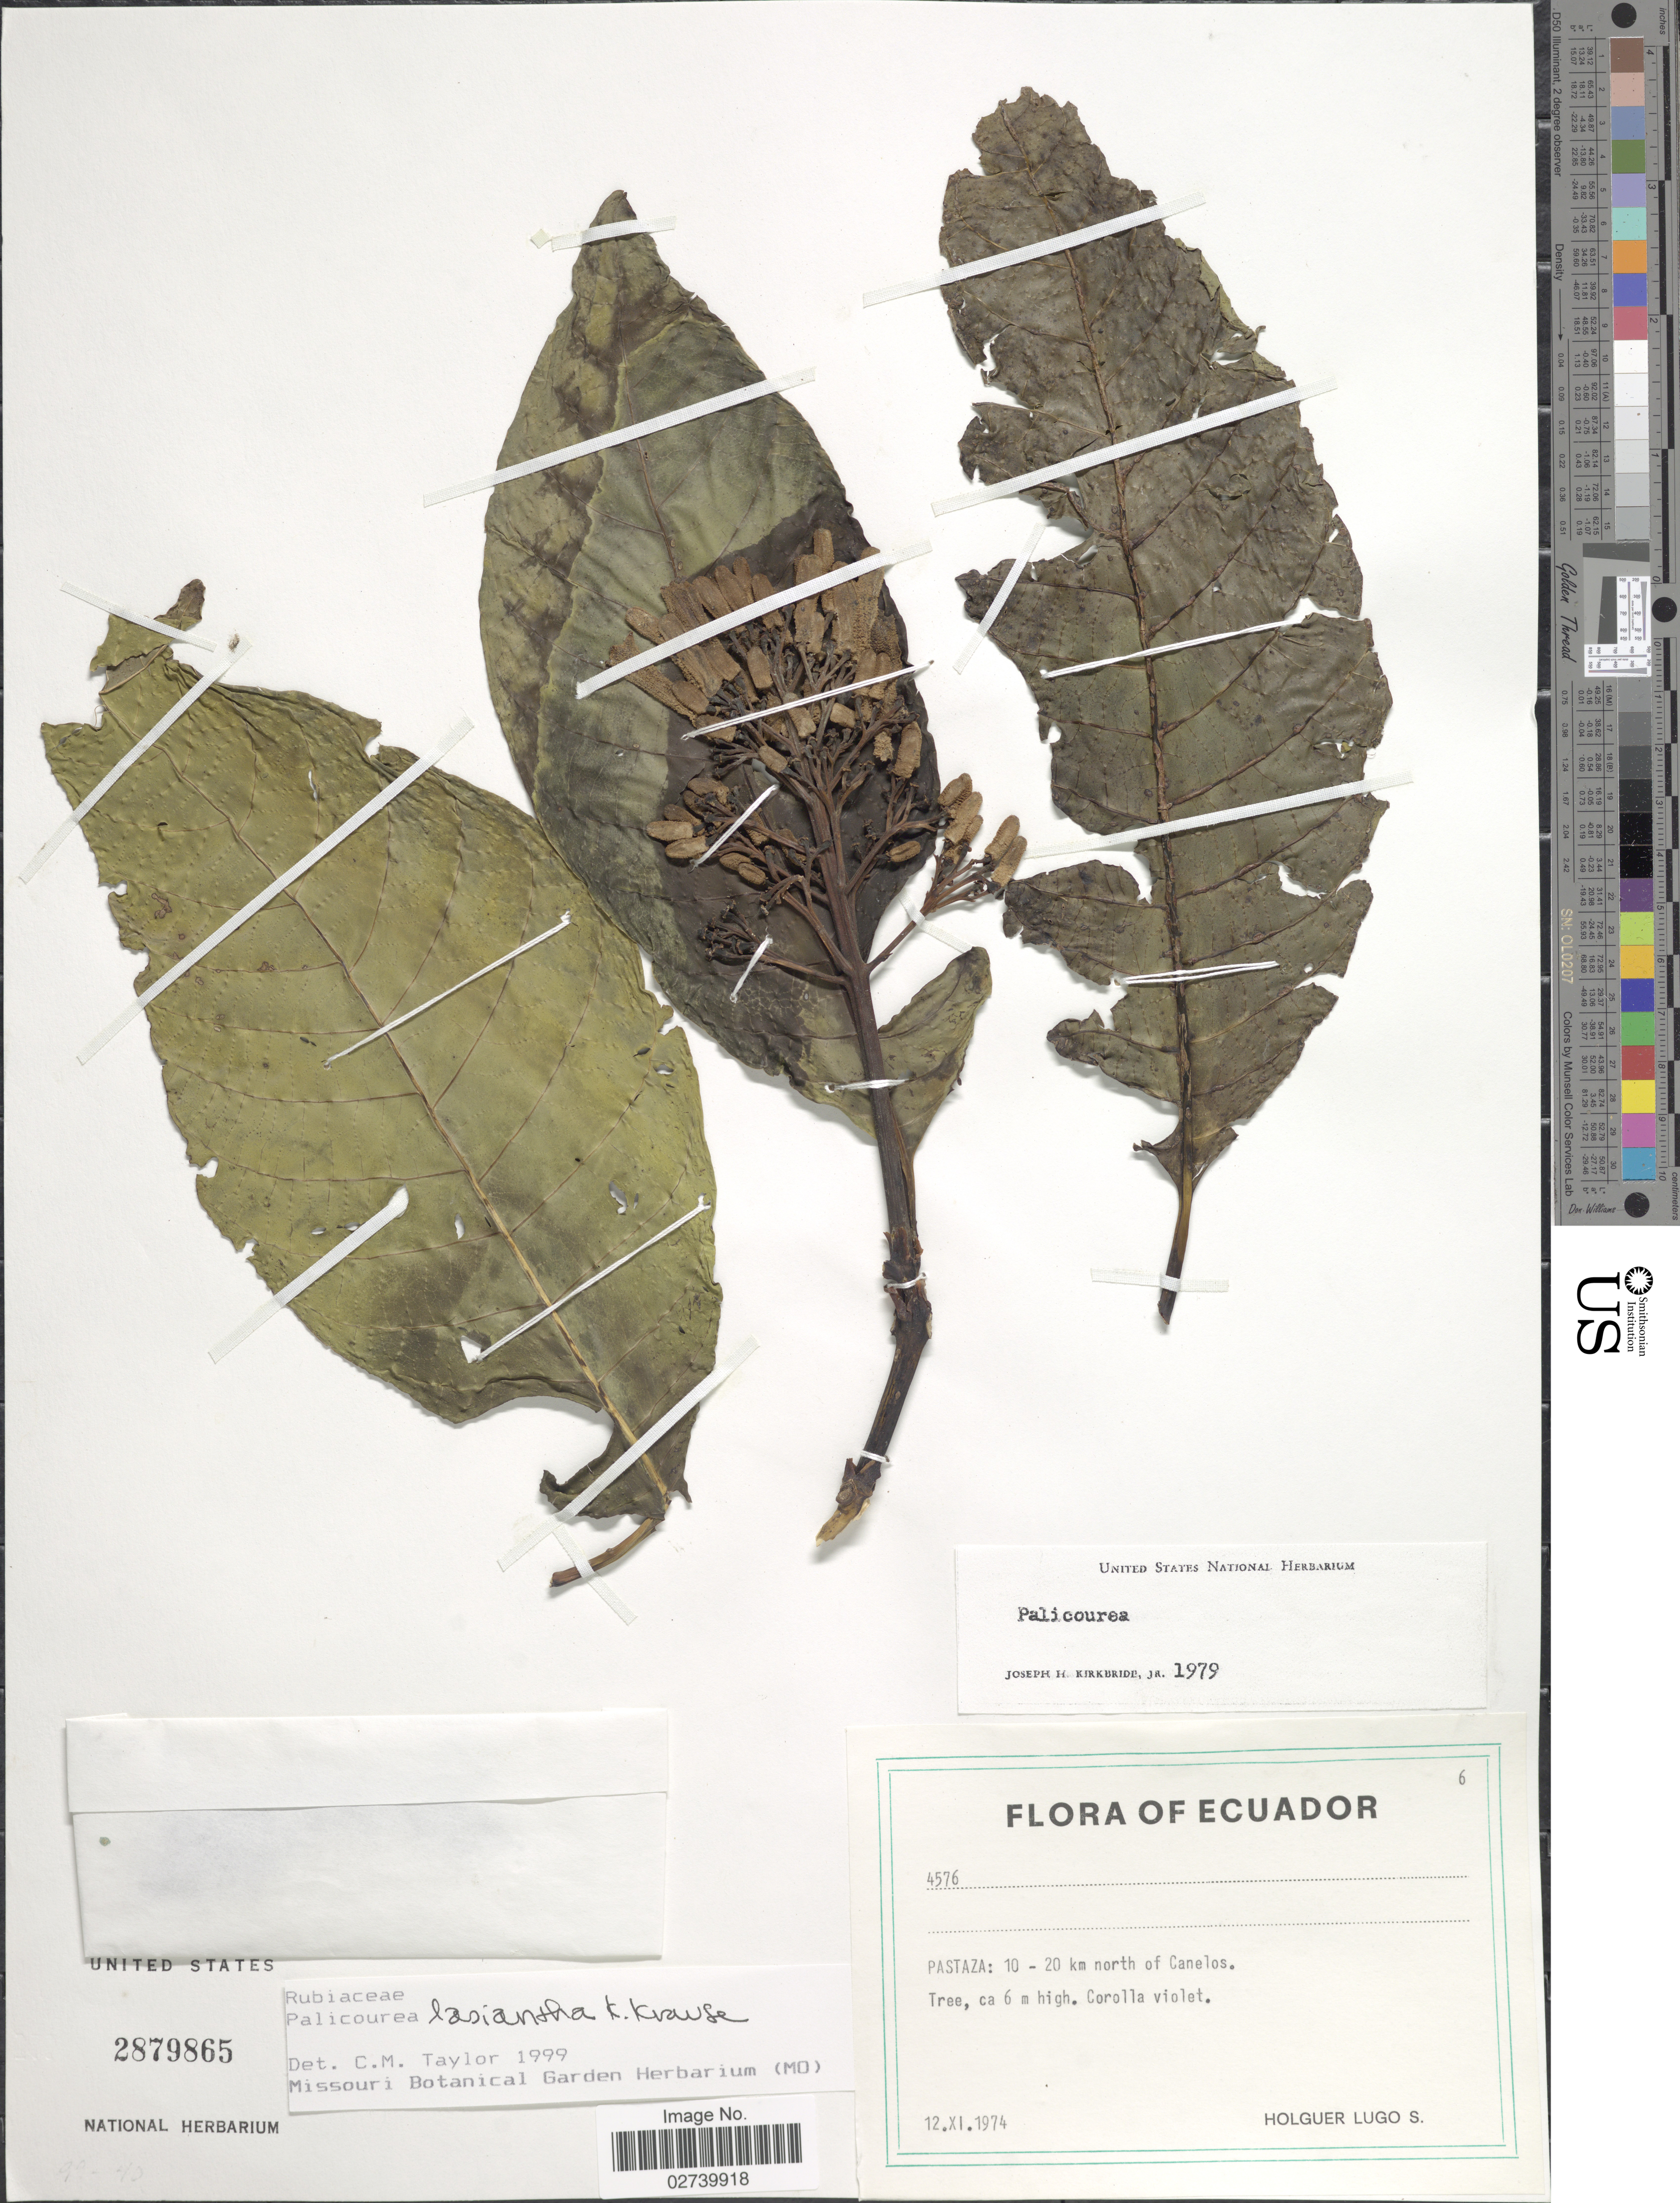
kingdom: Plantae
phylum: Tracheophyta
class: Magnoliopsida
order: Gentianales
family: Rubiaceae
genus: Palicourea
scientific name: Palicourea lasiantha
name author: Krause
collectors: H. Lugo S.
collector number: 4576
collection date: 1974-11-12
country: Ecuador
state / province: Pastaza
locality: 10 - 20 km north of Canelos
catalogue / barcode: US 2879865